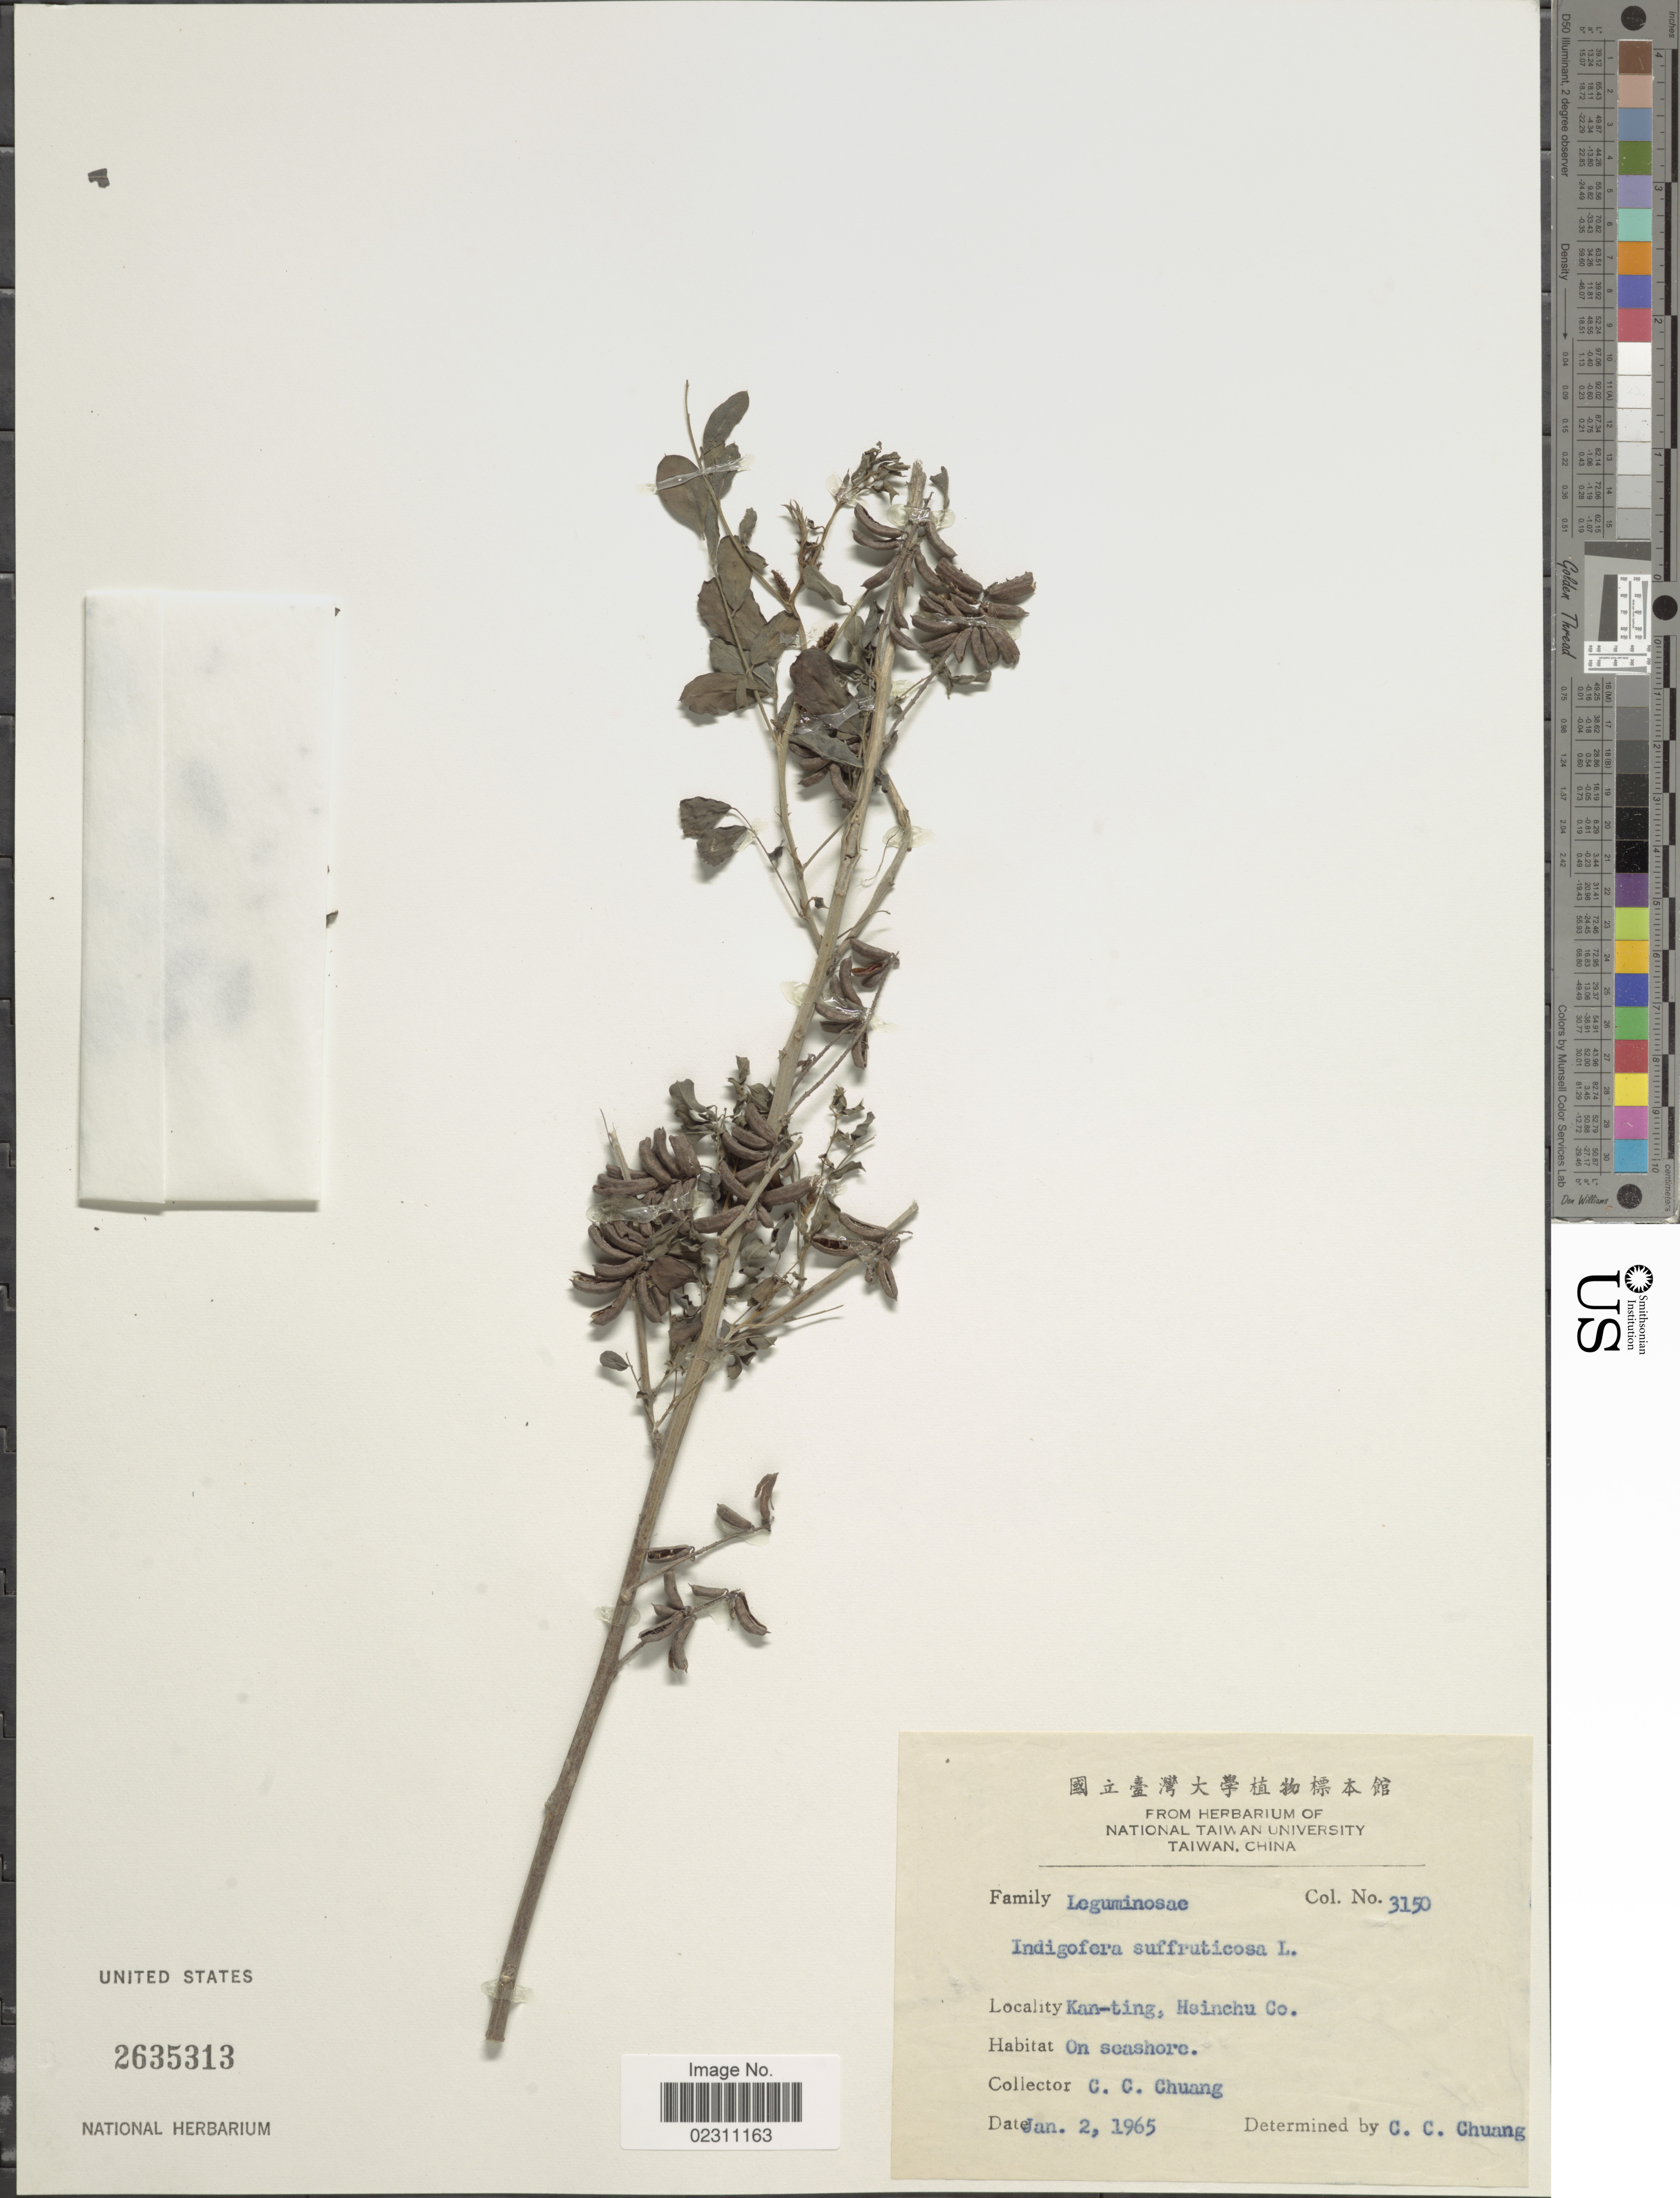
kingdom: Plantae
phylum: Tracheophyta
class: Magnoliopsida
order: Fabales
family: Fabaceae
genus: Indigofera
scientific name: Indigofera suffruticosa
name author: Mill.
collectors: C. C. Chuang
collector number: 3150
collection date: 1965-01-02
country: Taiwan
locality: Kan-ting, Heinchu Co.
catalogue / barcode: US 2635313